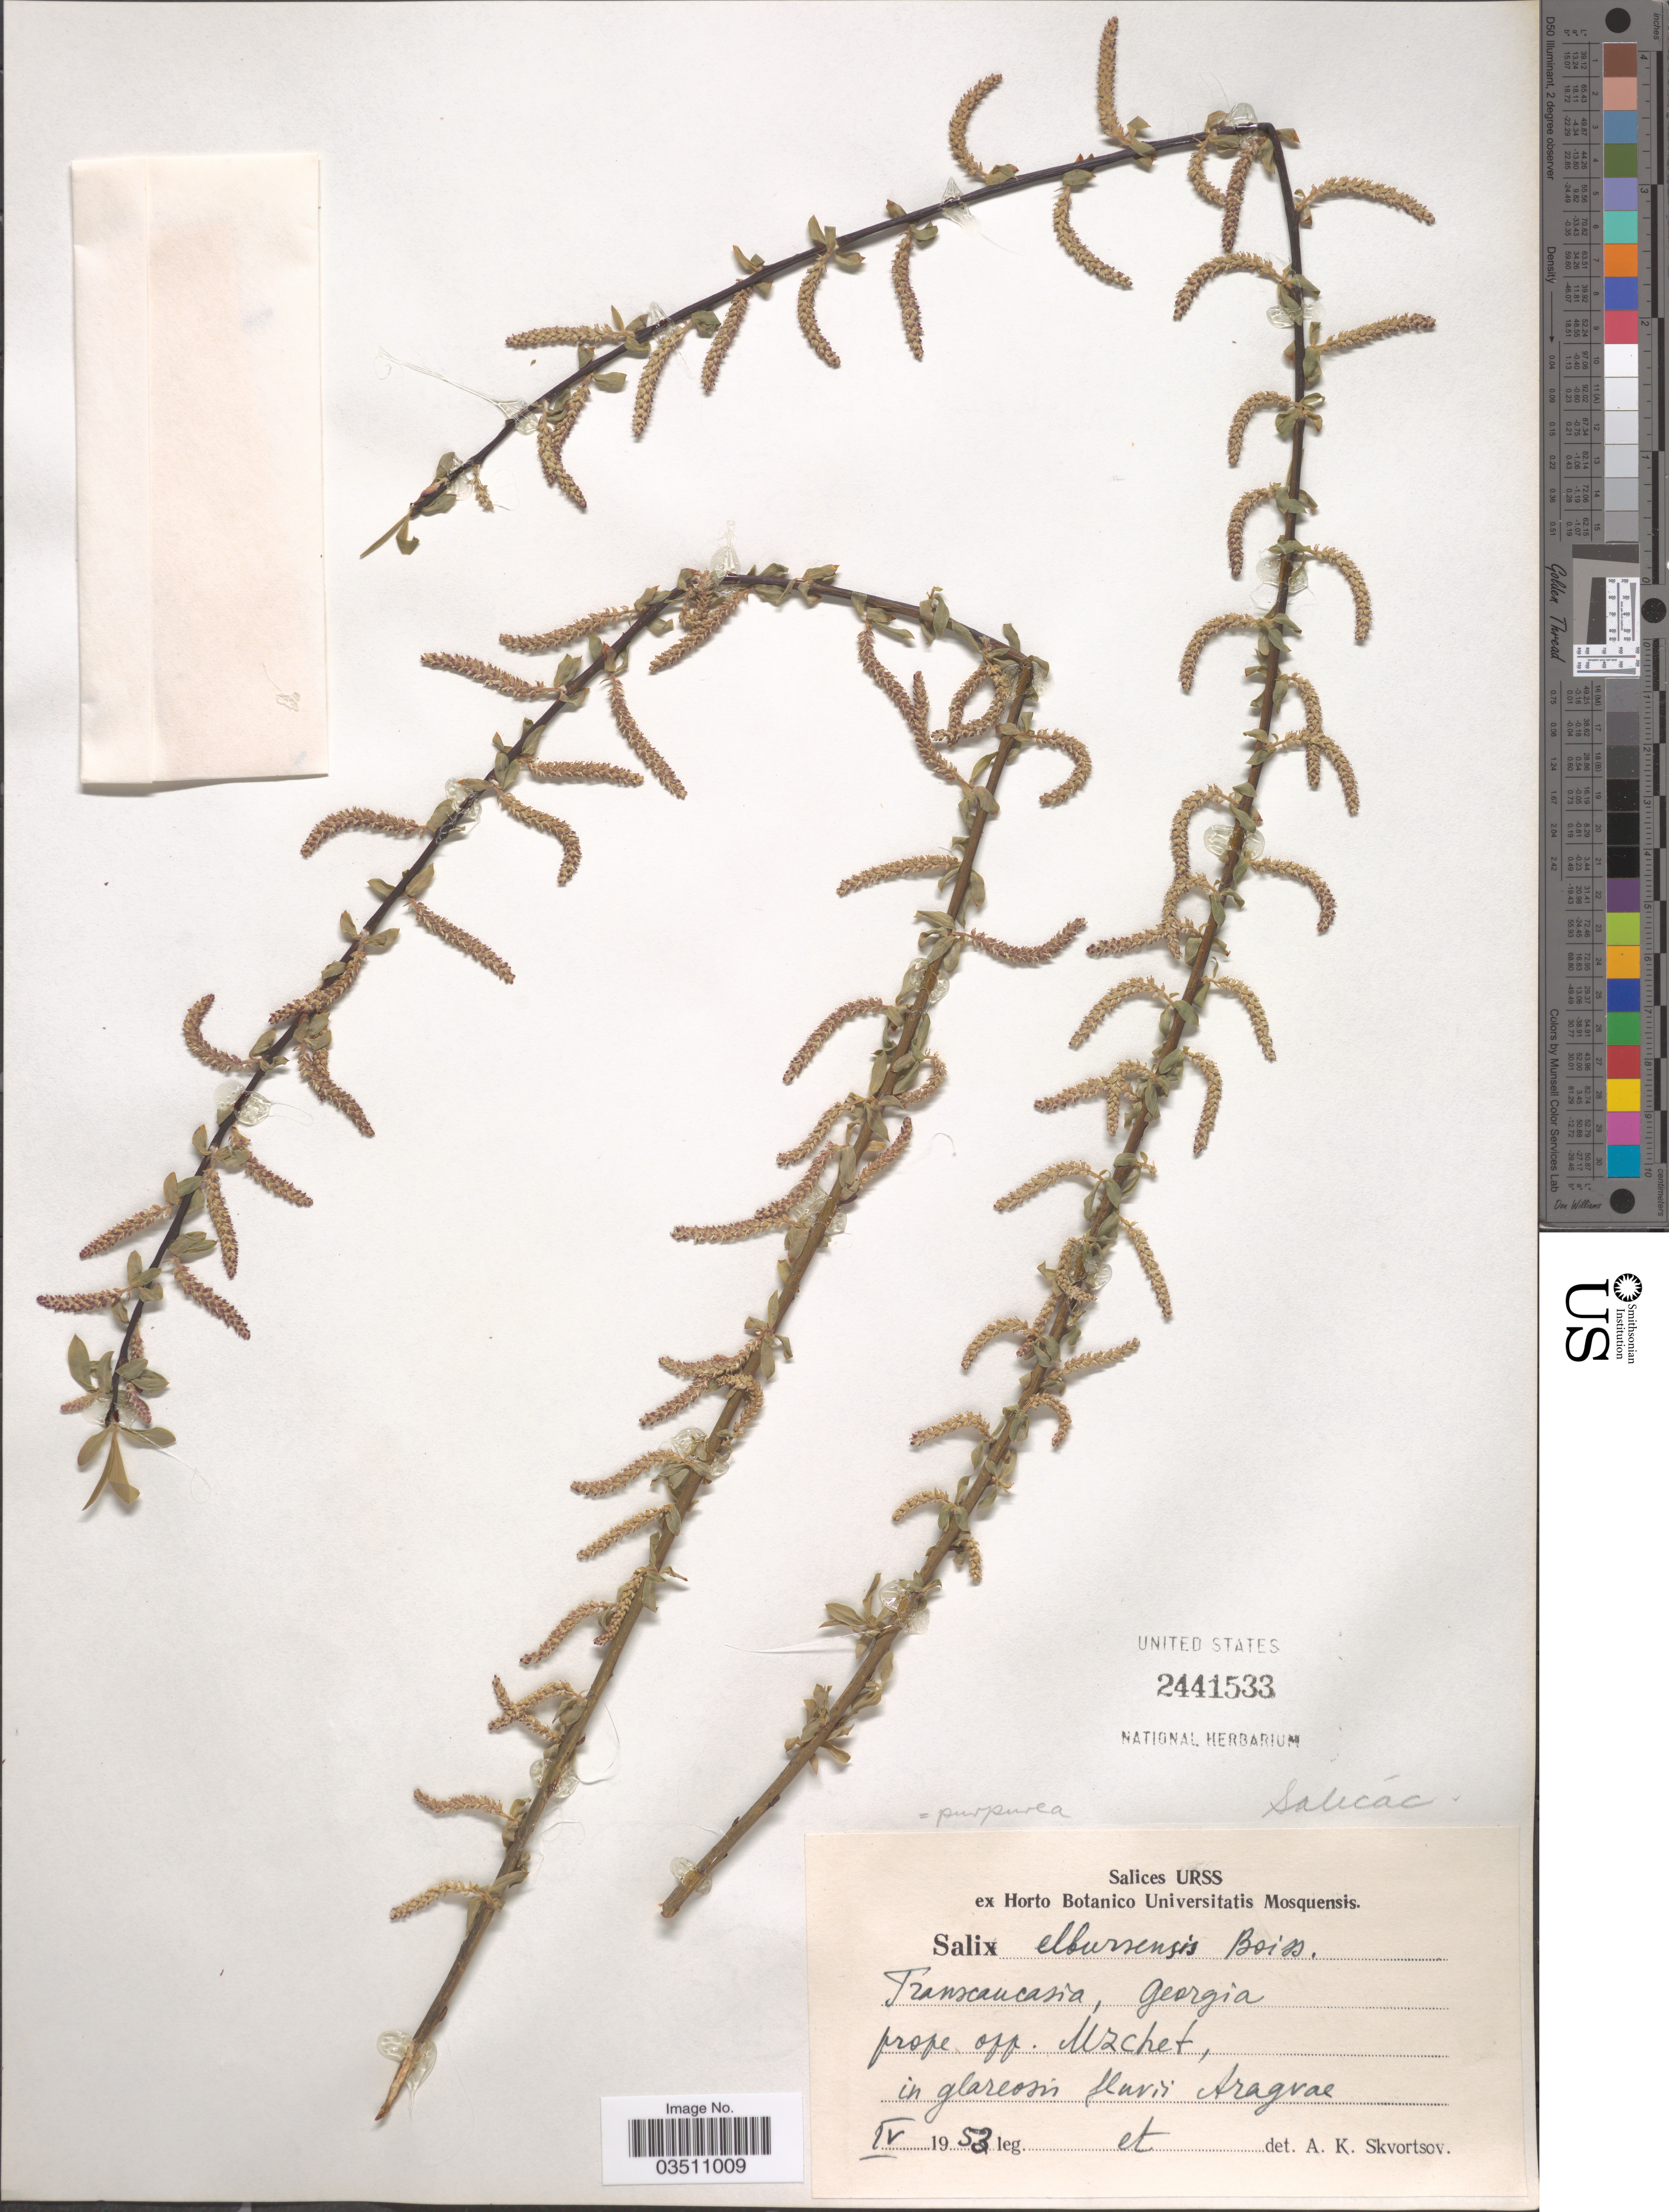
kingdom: Plantae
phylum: Tracheophyta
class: Magnoliopsida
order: Malpighiales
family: Salicaceae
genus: Salix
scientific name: Salix purpurea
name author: L.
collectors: A. K. Skvortsov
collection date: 1953-04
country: Georgia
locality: Transcaucasia, prope opp. Uzchet, in glareosis fluvii Aragvae.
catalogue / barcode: US 2441533